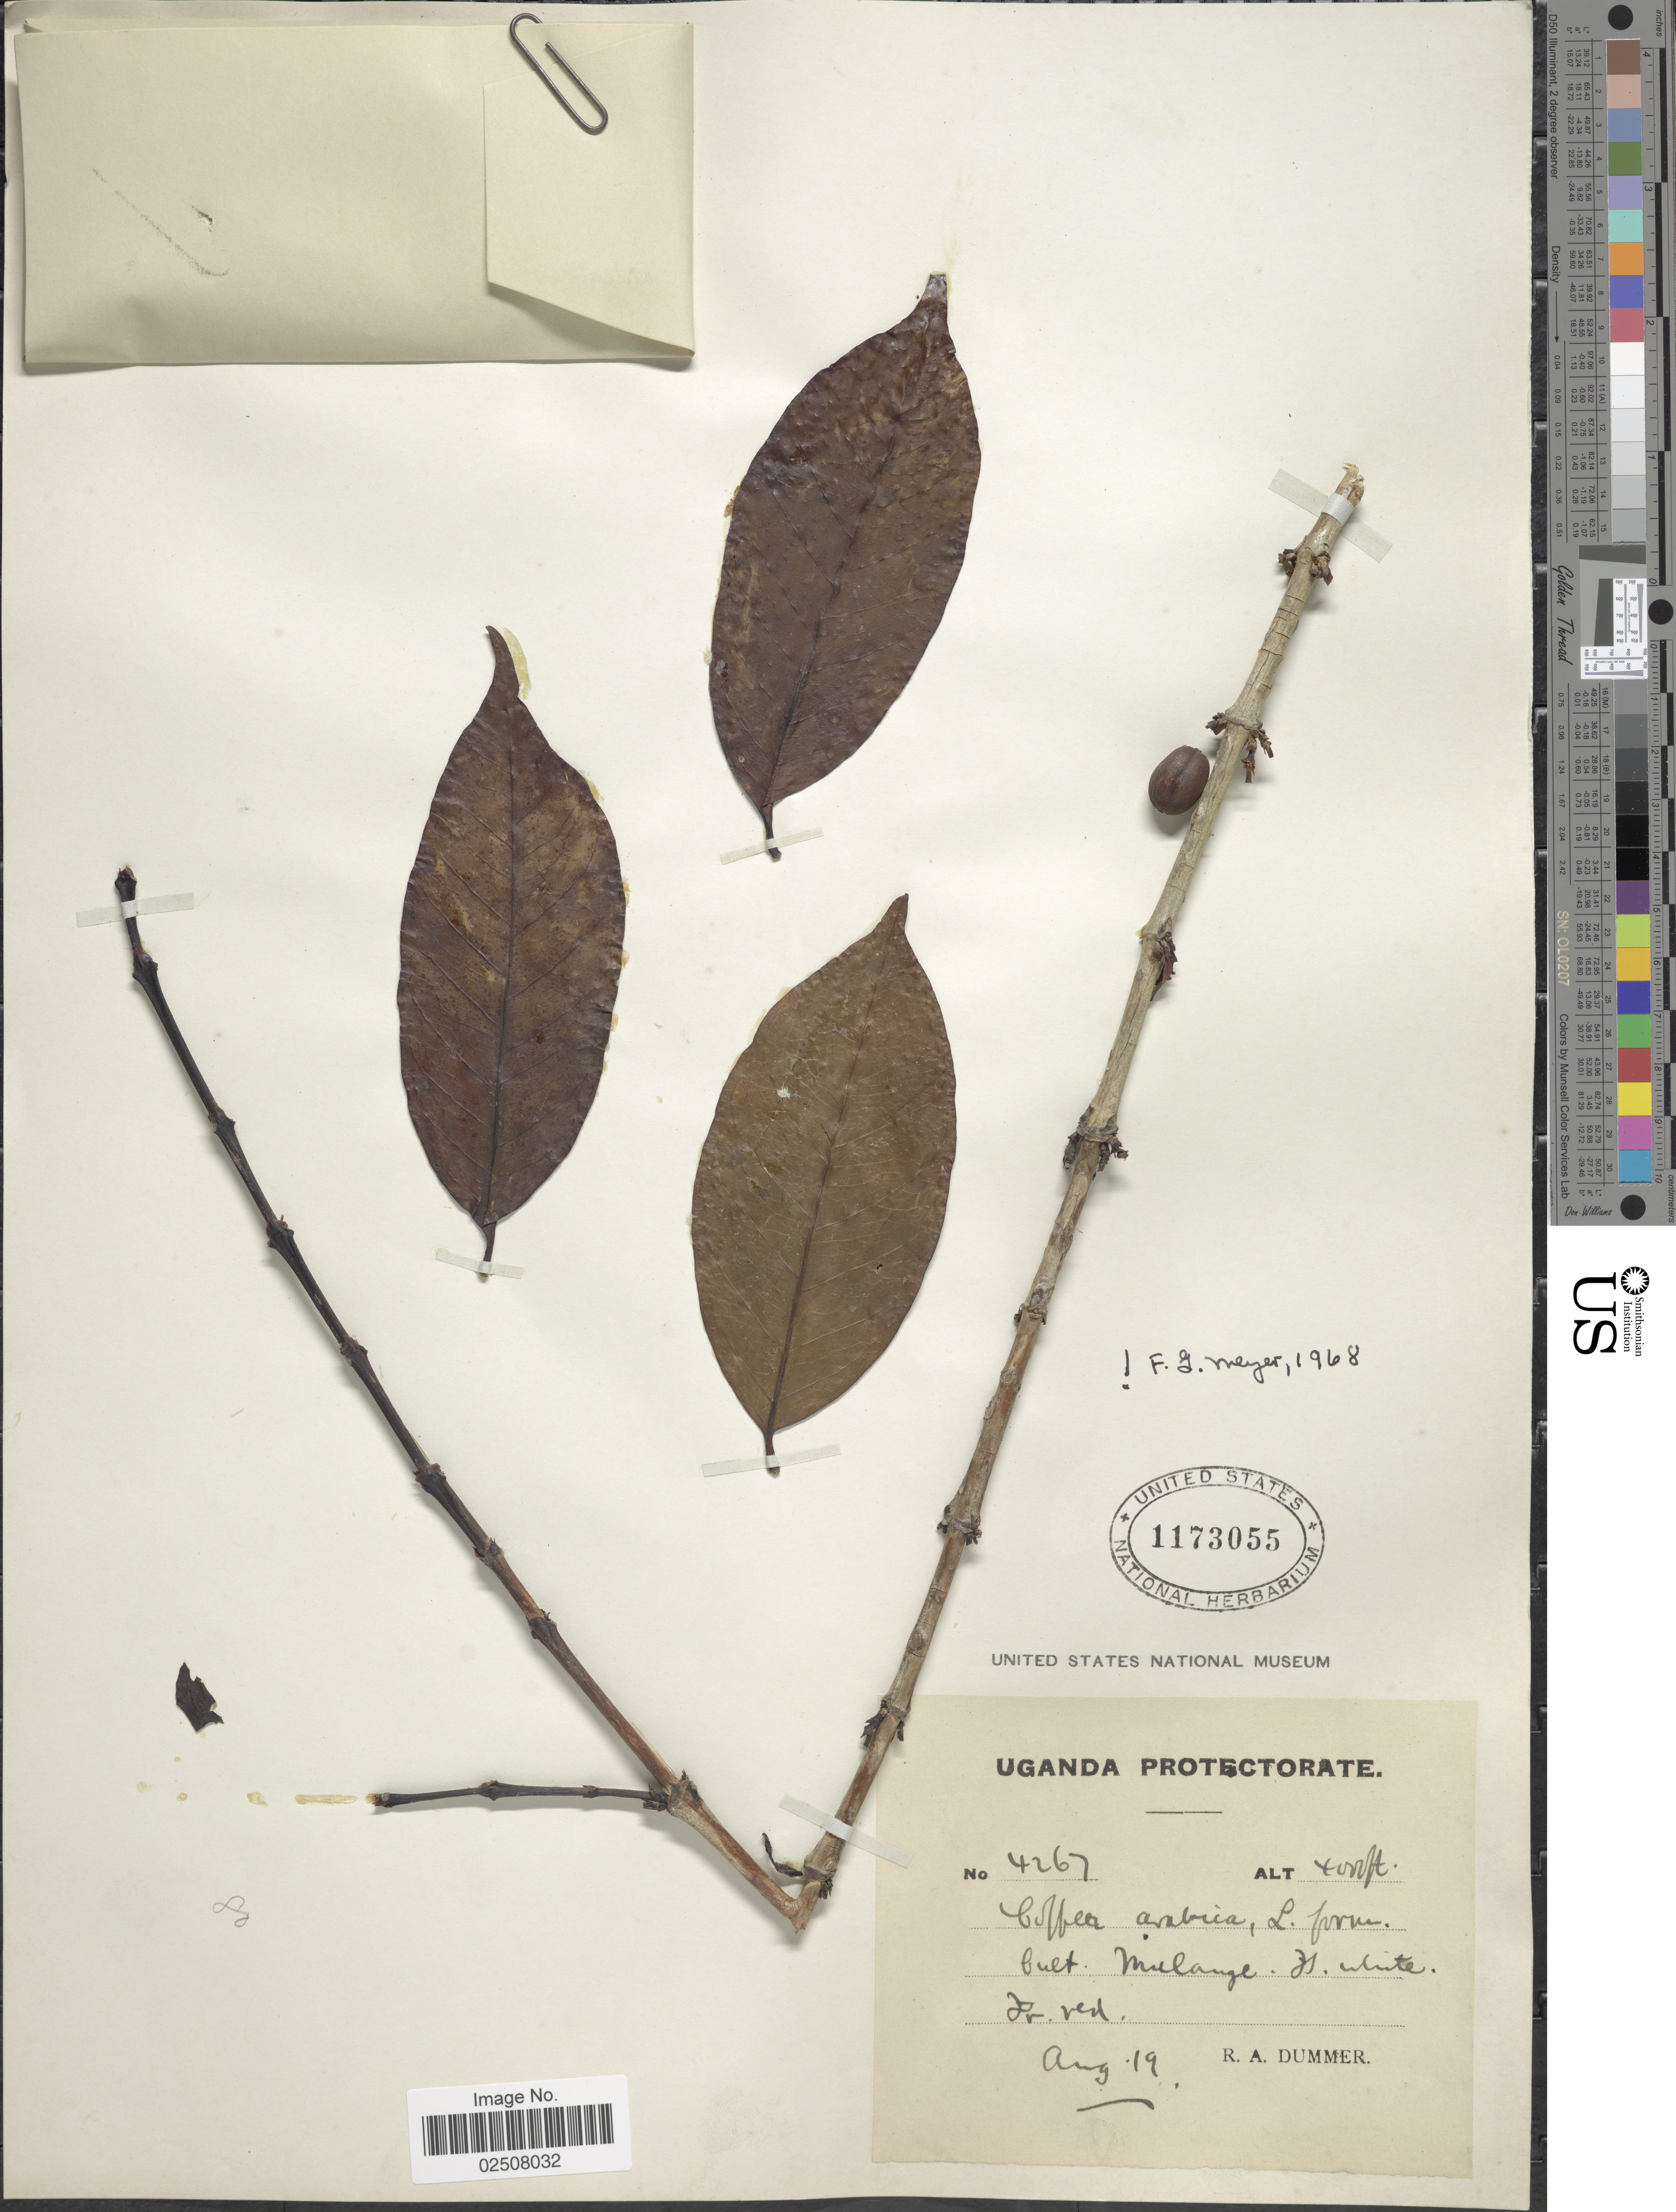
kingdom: Plantae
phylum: Tracheophyta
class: Magnoliopsida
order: Gentianales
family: Rubiaceae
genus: Coffea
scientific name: Coffea arabica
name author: L.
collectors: R. Dümmer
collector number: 4267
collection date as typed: Transcribed d/m/y: /8/19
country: Uganda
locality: Cult. Mulange.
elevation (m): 1219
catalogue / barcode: US 1173055